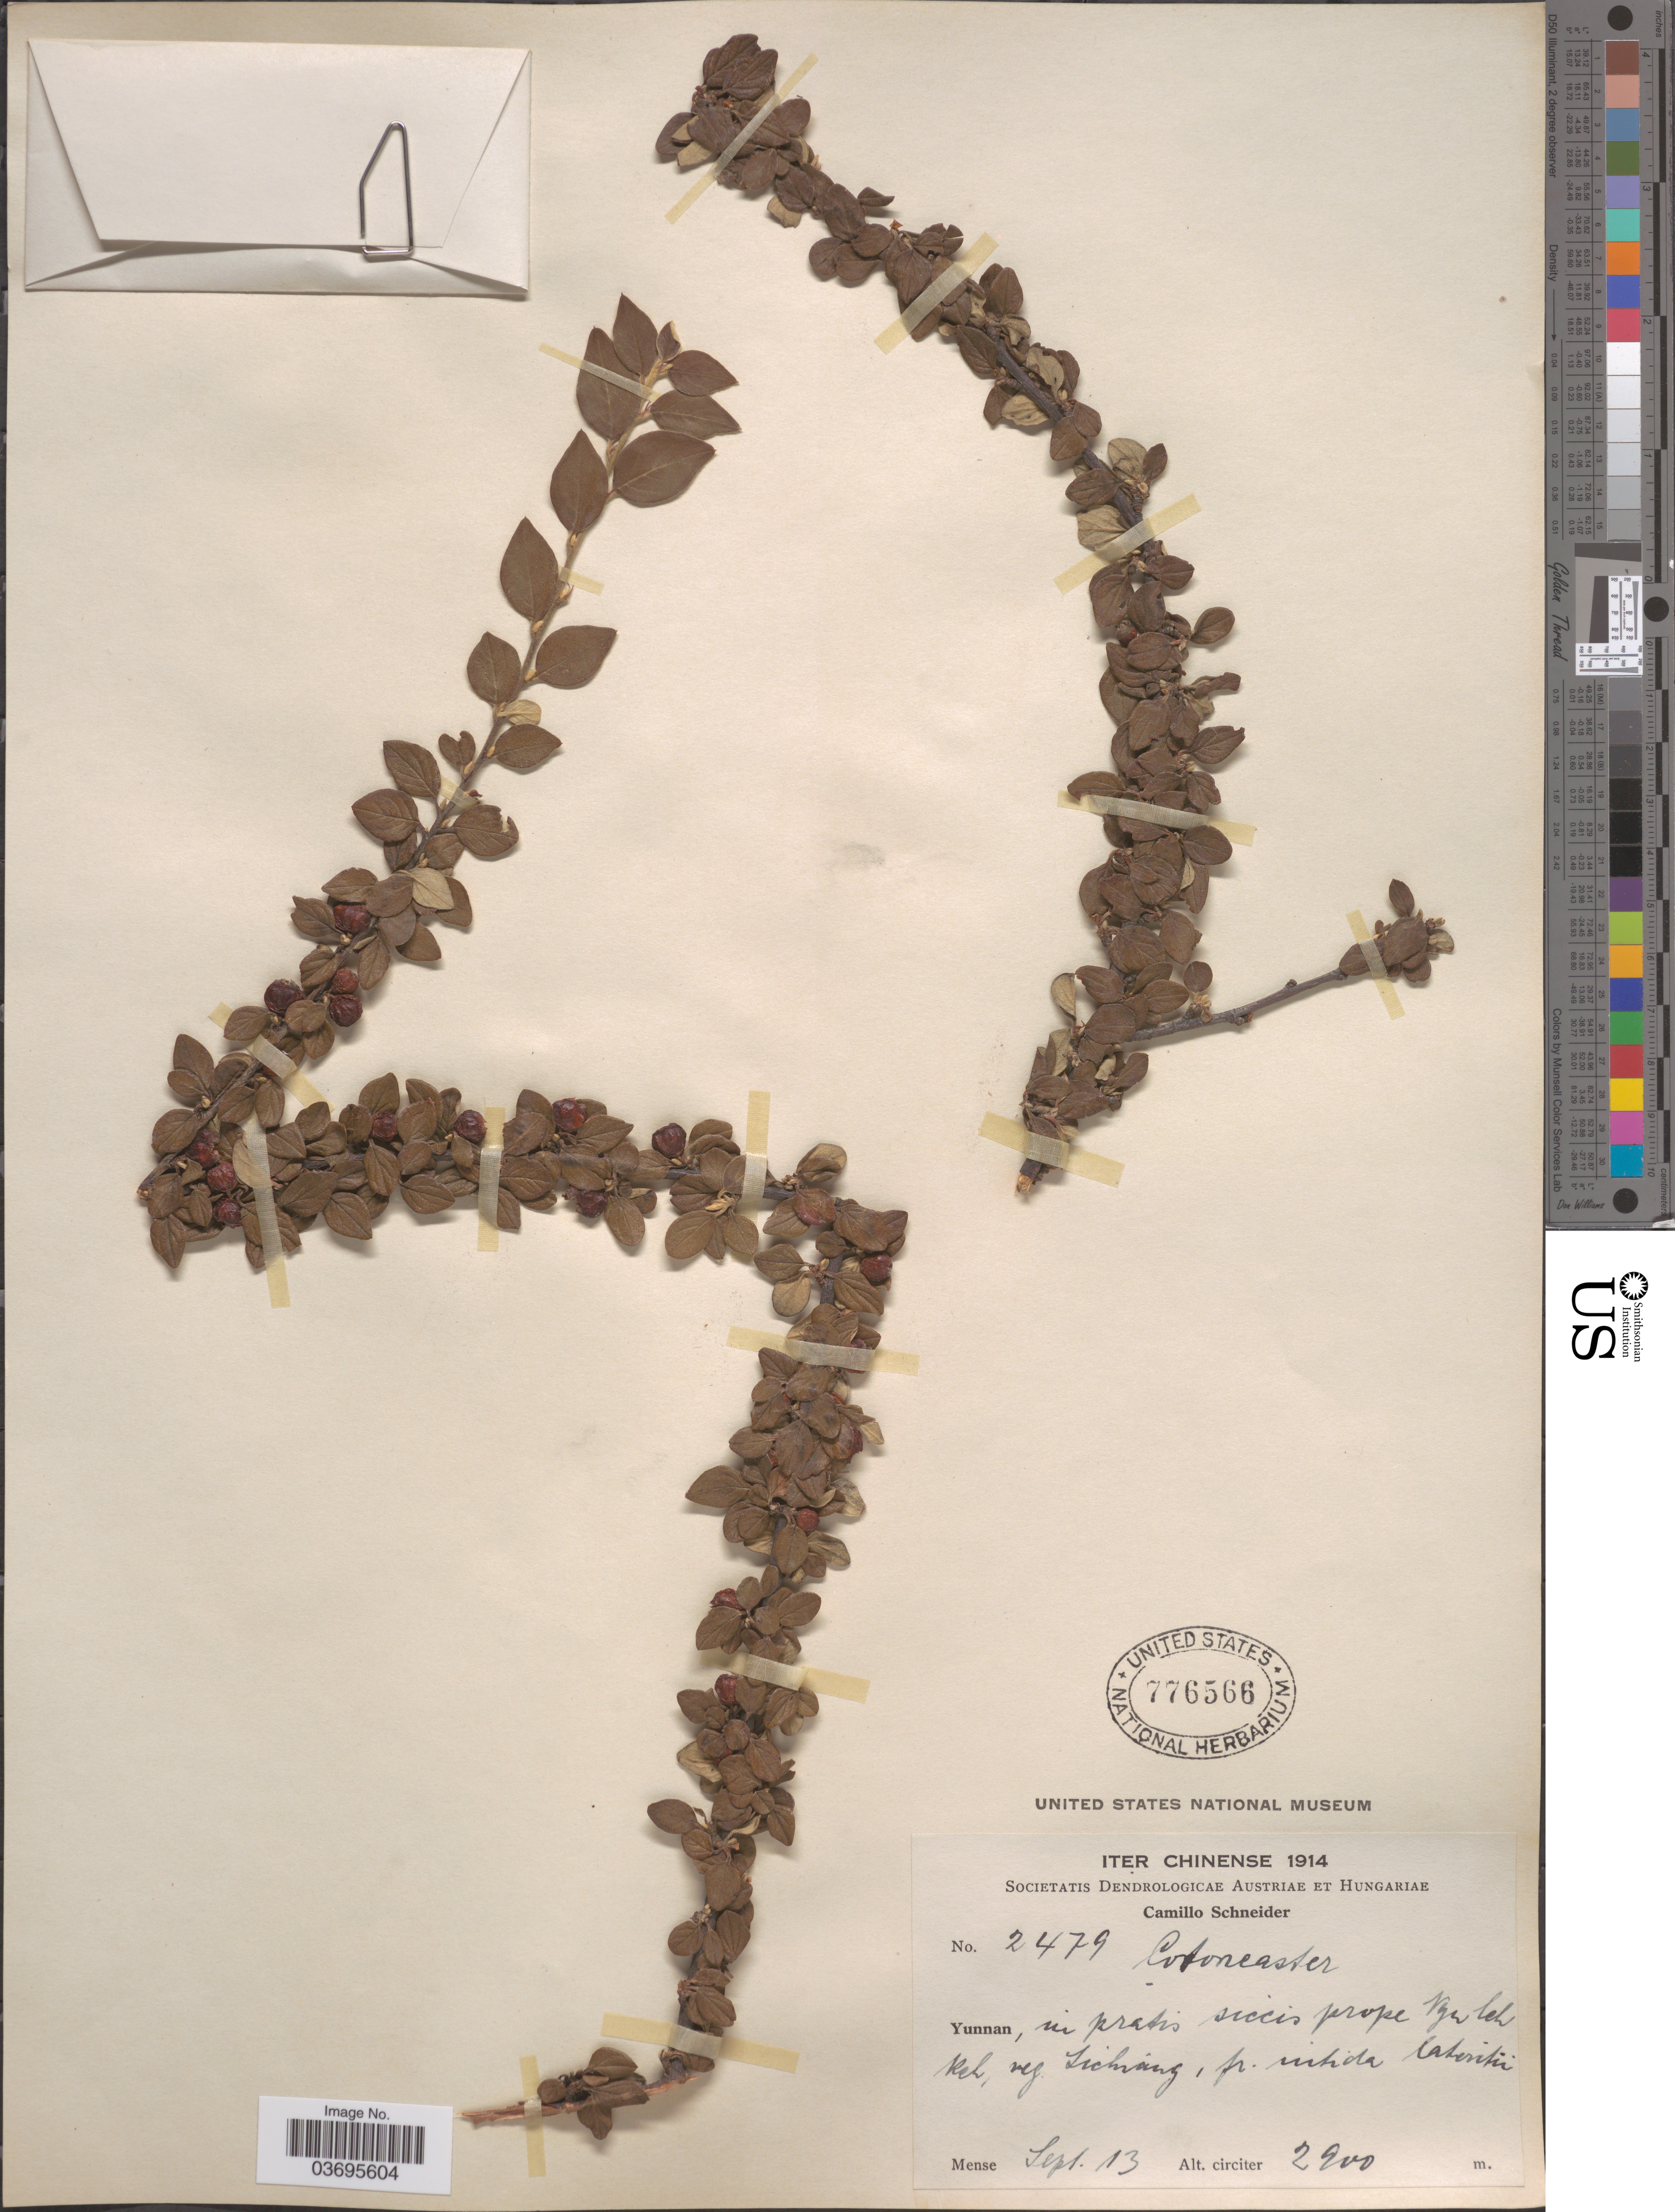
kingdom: Plantae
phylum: Tracheophyta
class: Magnoliopsida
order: Rosales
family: Rosaceae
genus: Cotoneaster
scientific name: Cotoneaster sp.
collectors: C. K. Schneider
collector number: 2479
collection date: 1914-09-13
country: China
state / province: Yunnan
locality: Iter Chinese. In pratis siccis prope Rju leh Reh, reg. Lichiang. [interpreted]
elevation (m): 2900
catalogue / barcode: US 776566